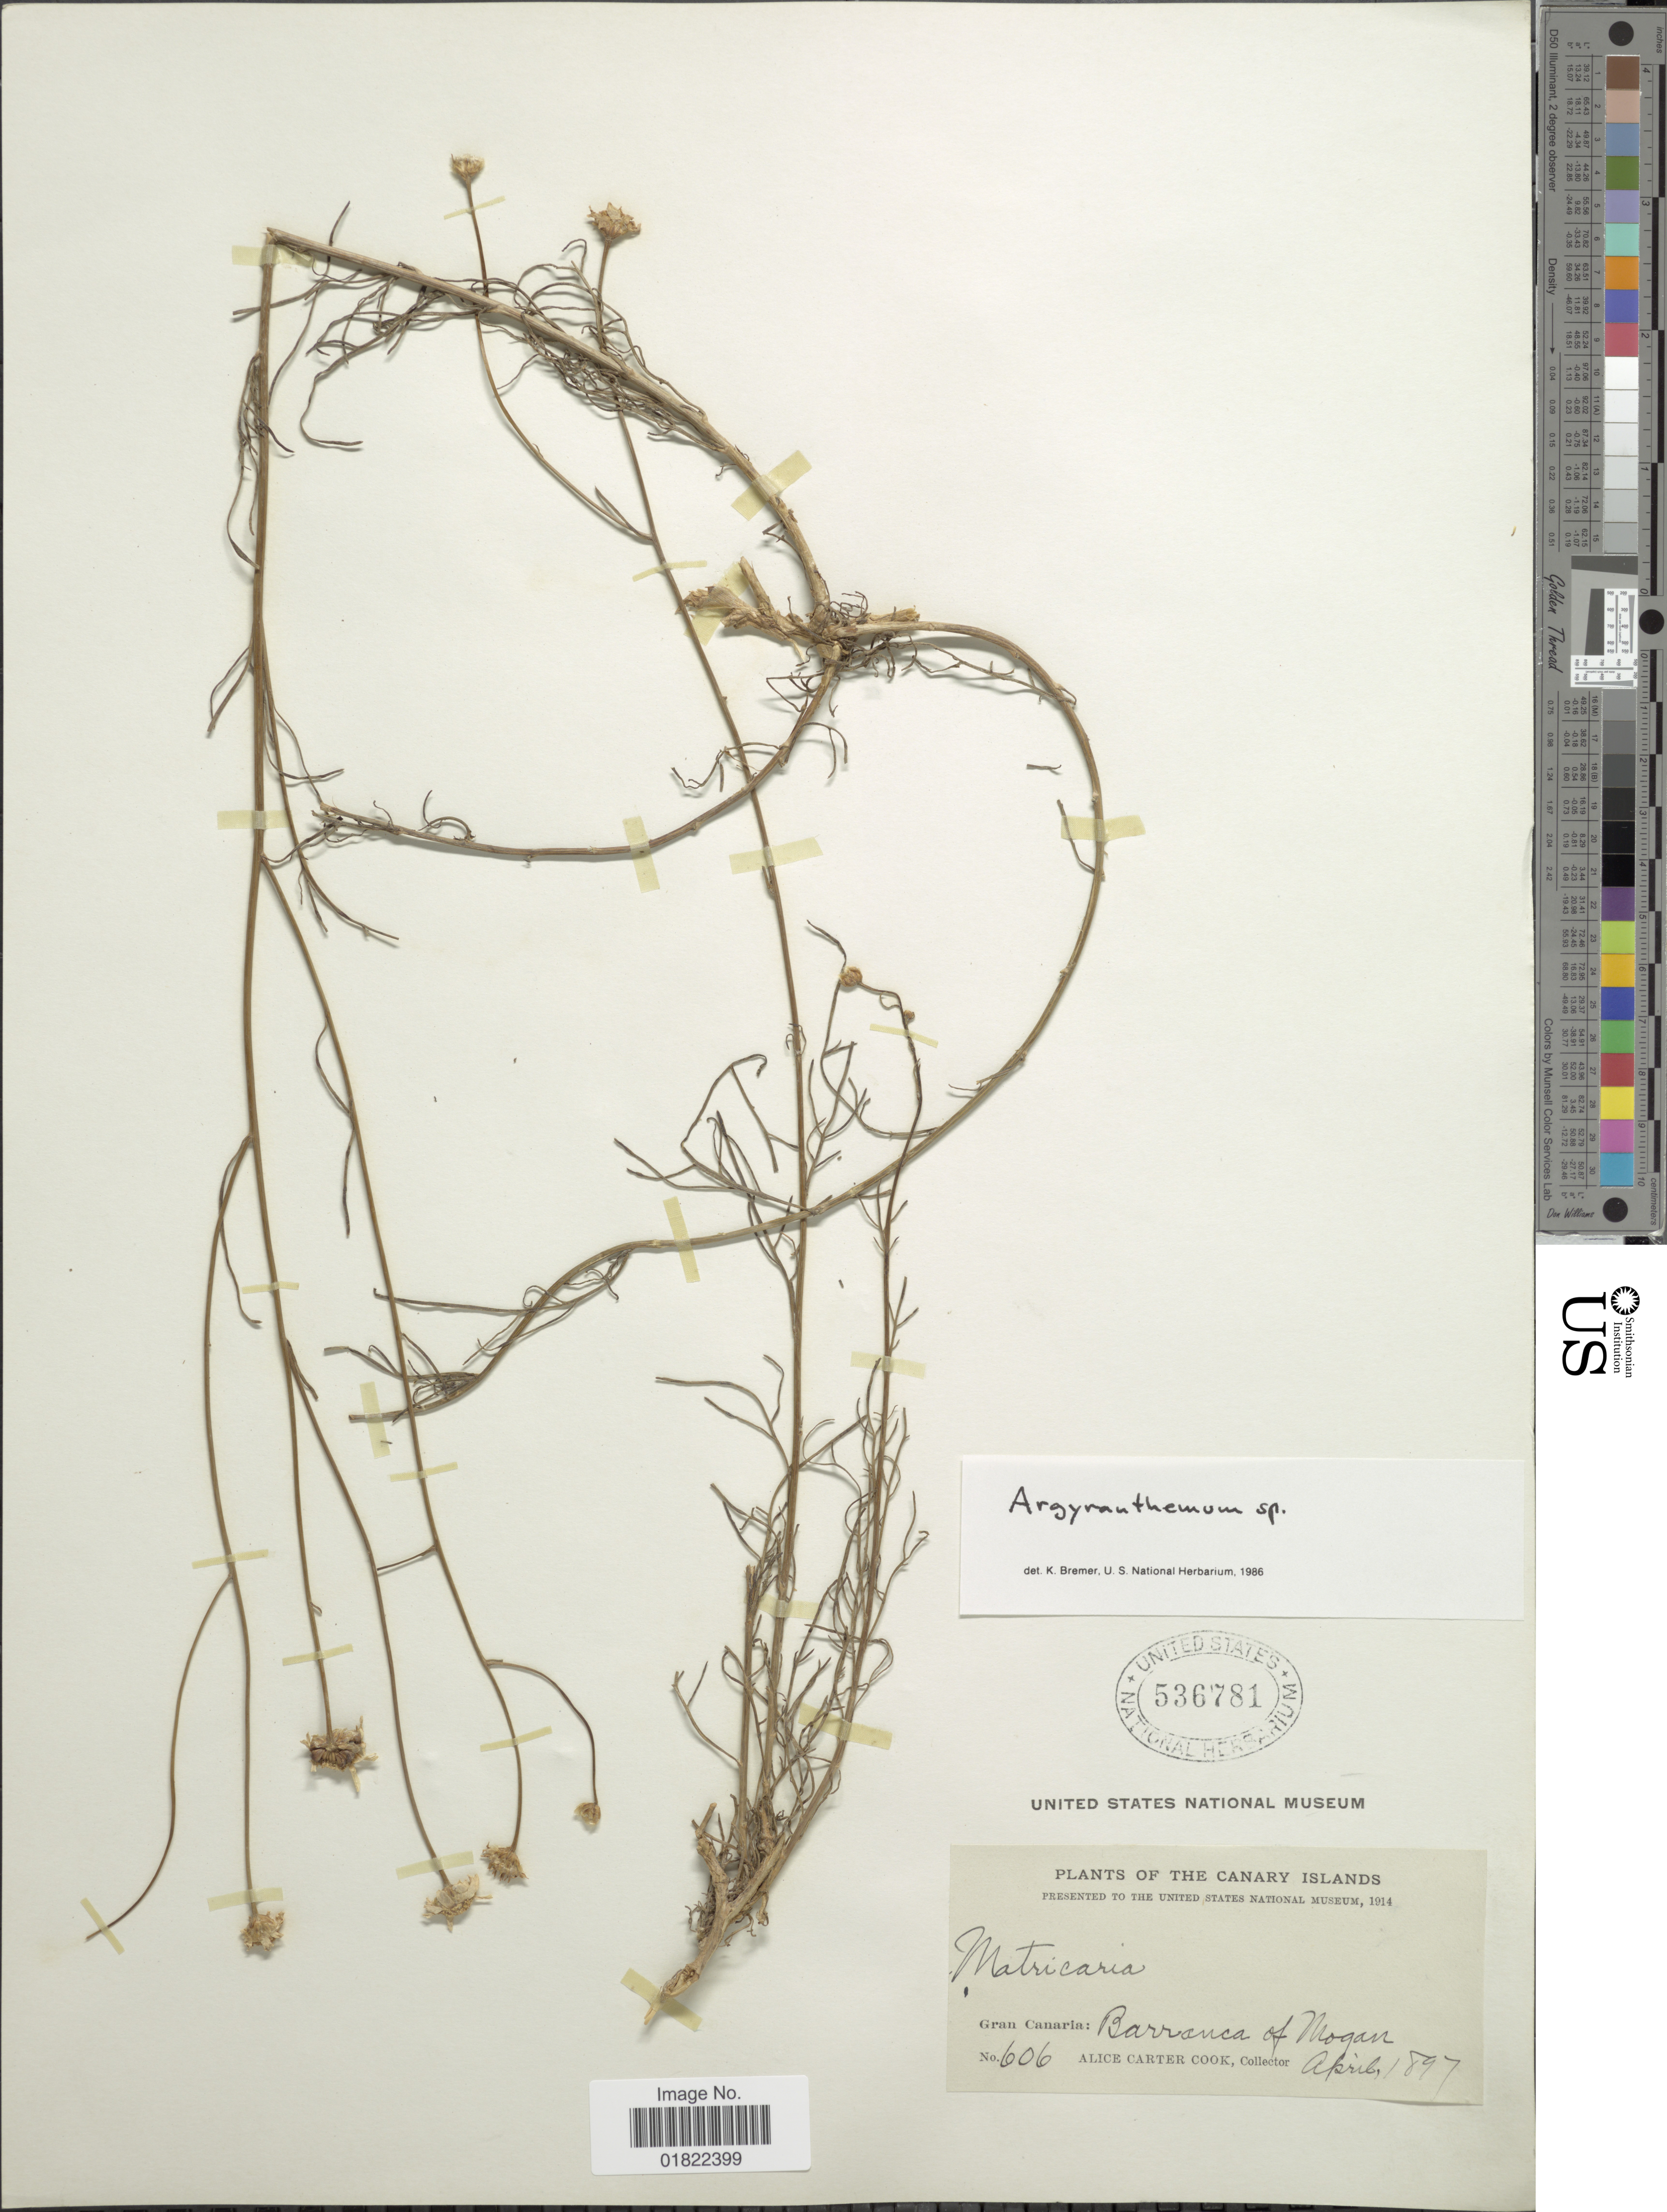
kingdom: Plantae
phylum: Tracheophyta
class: Magnoliopsida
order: Asterales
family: Asteraceae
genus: Argyranthemum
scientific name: Argyranthemum sp.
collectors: Alice C. Cook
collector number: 606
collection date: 1897-04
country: Spain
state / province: Canarias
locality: The Canary Islands, Gran Canaria: Barranca of Mogan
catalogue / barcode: US 536781